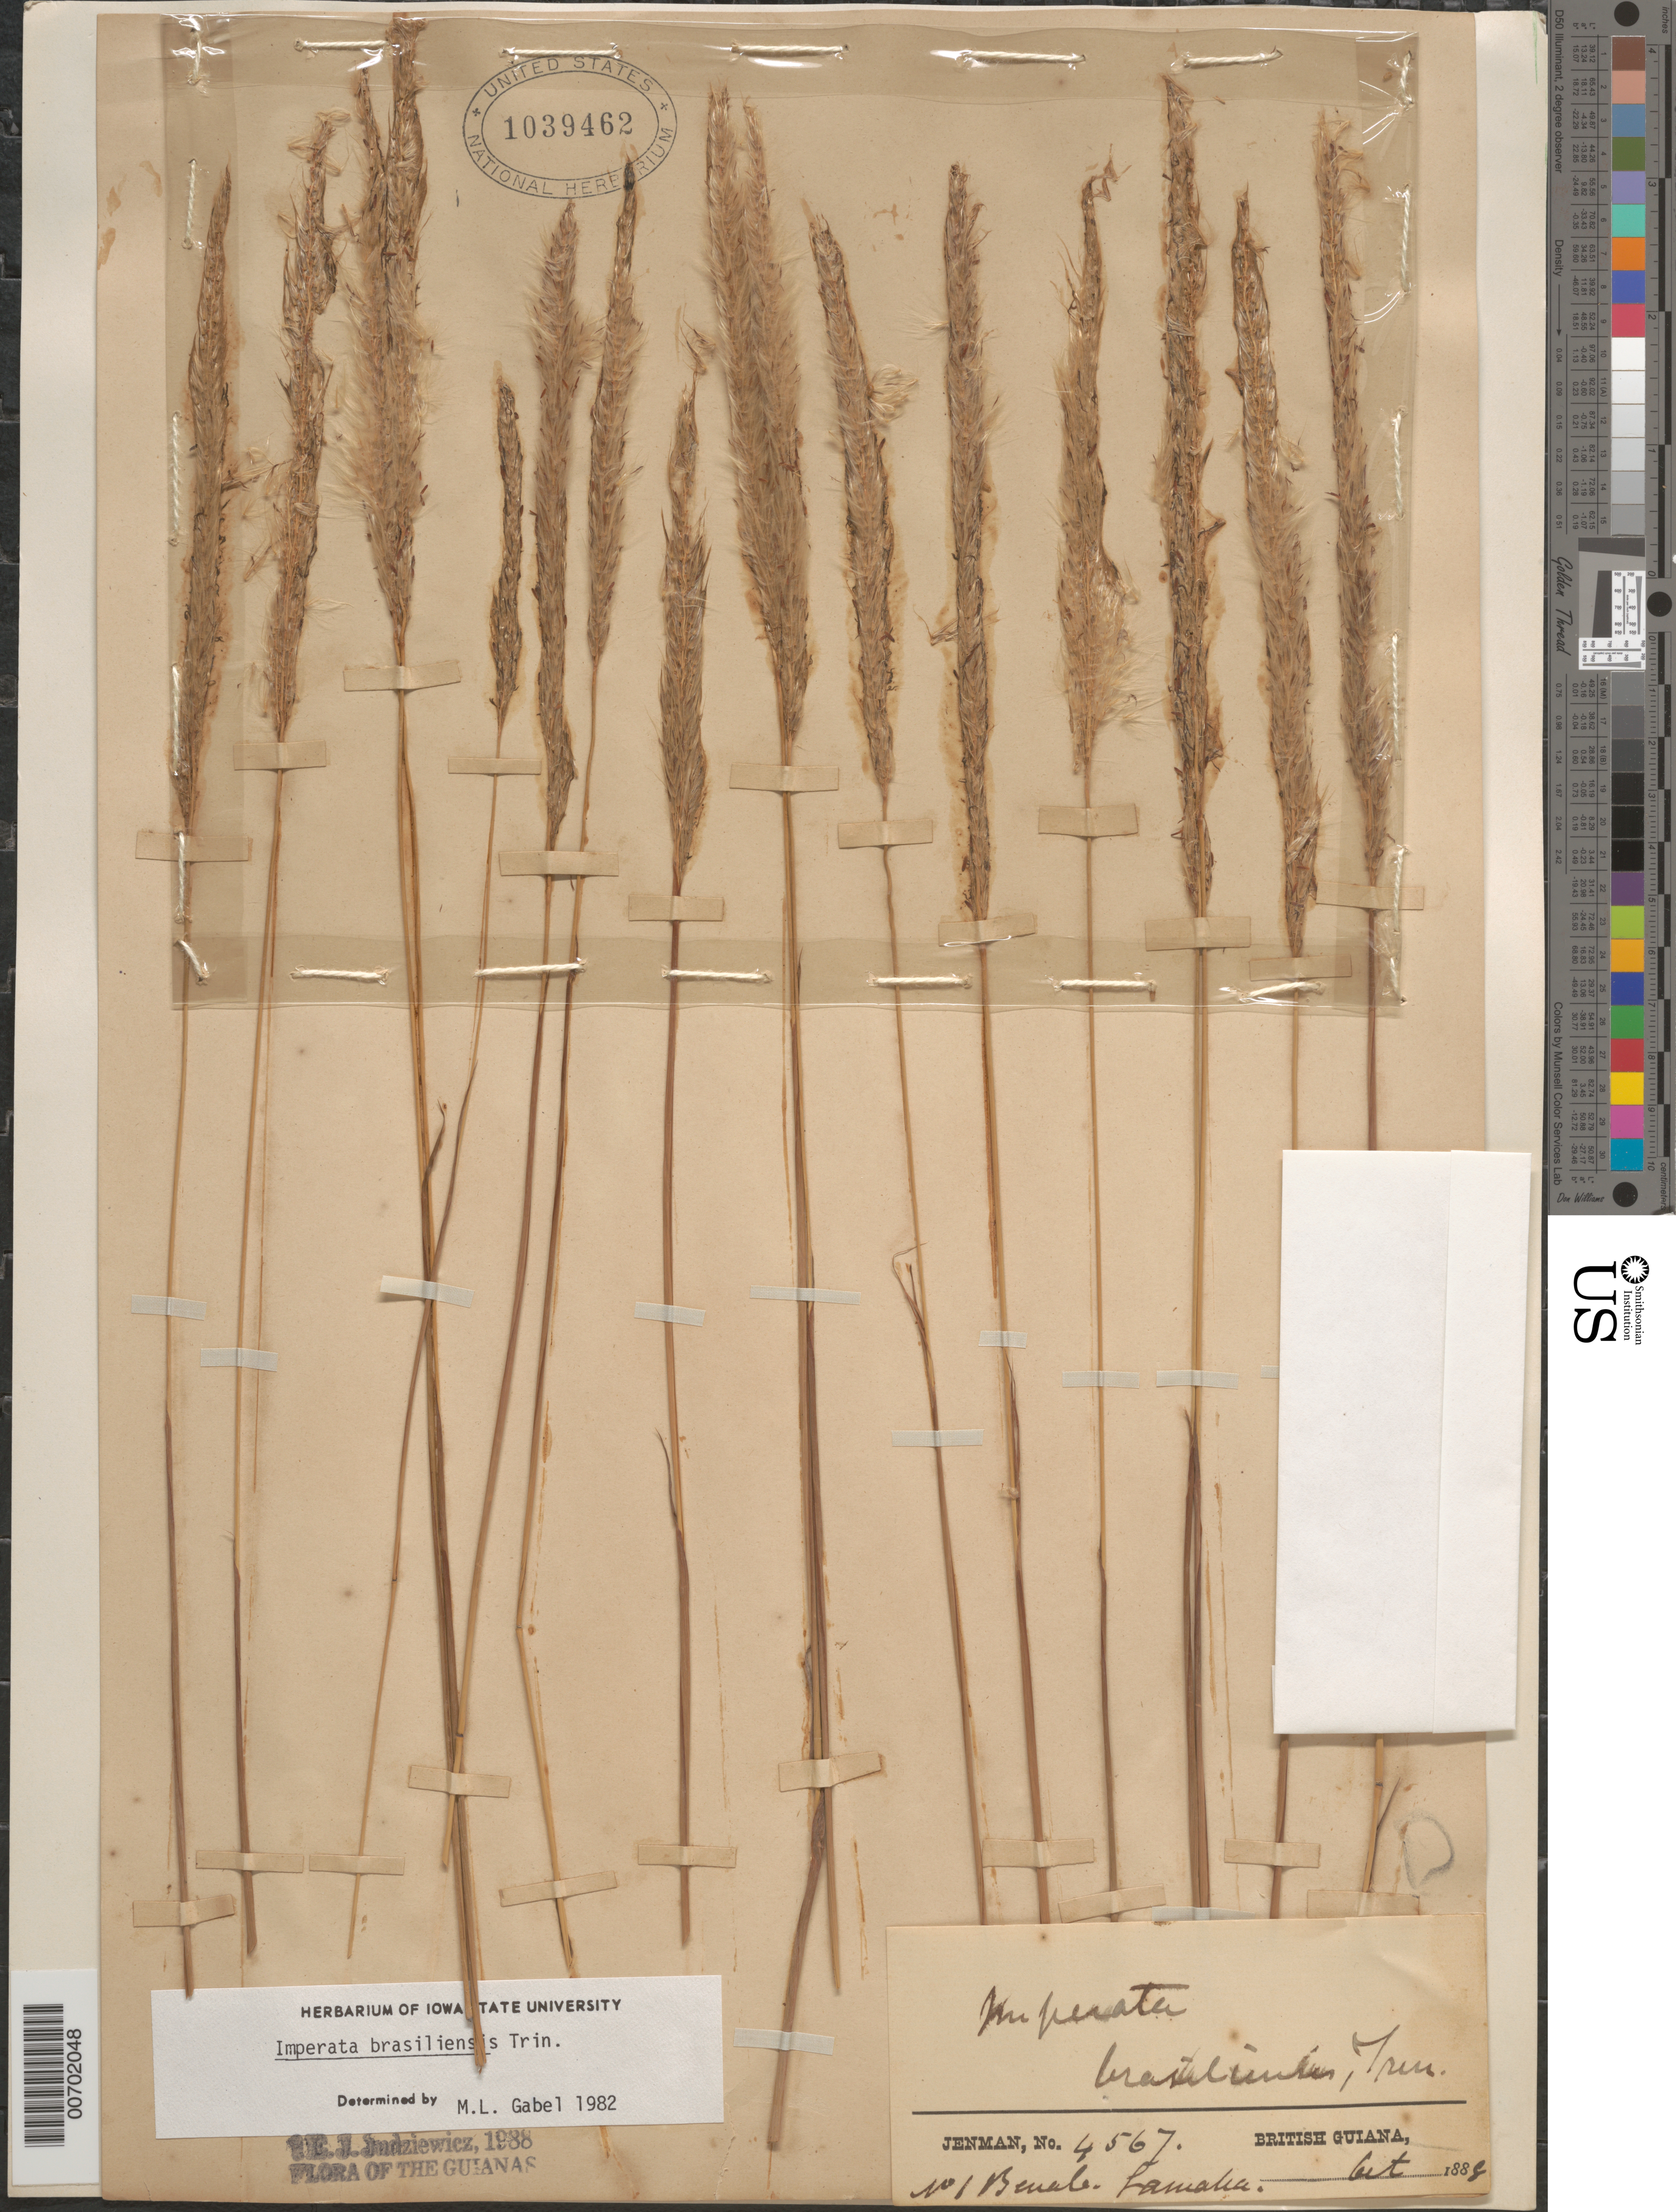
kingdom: Plantae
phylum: Tracheophyta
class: Liliopsida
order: Poales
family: Poaceae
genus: Imperata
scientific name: Imperata brasiliensis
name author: Trin.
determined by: Gabel, M. L.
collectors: G. S. Jenman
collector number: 4567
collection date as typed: October 1888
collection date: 1888-10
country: Guyana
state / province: Demerara-Mahaica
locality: Benale, Lamaha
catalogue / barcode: US 1039462